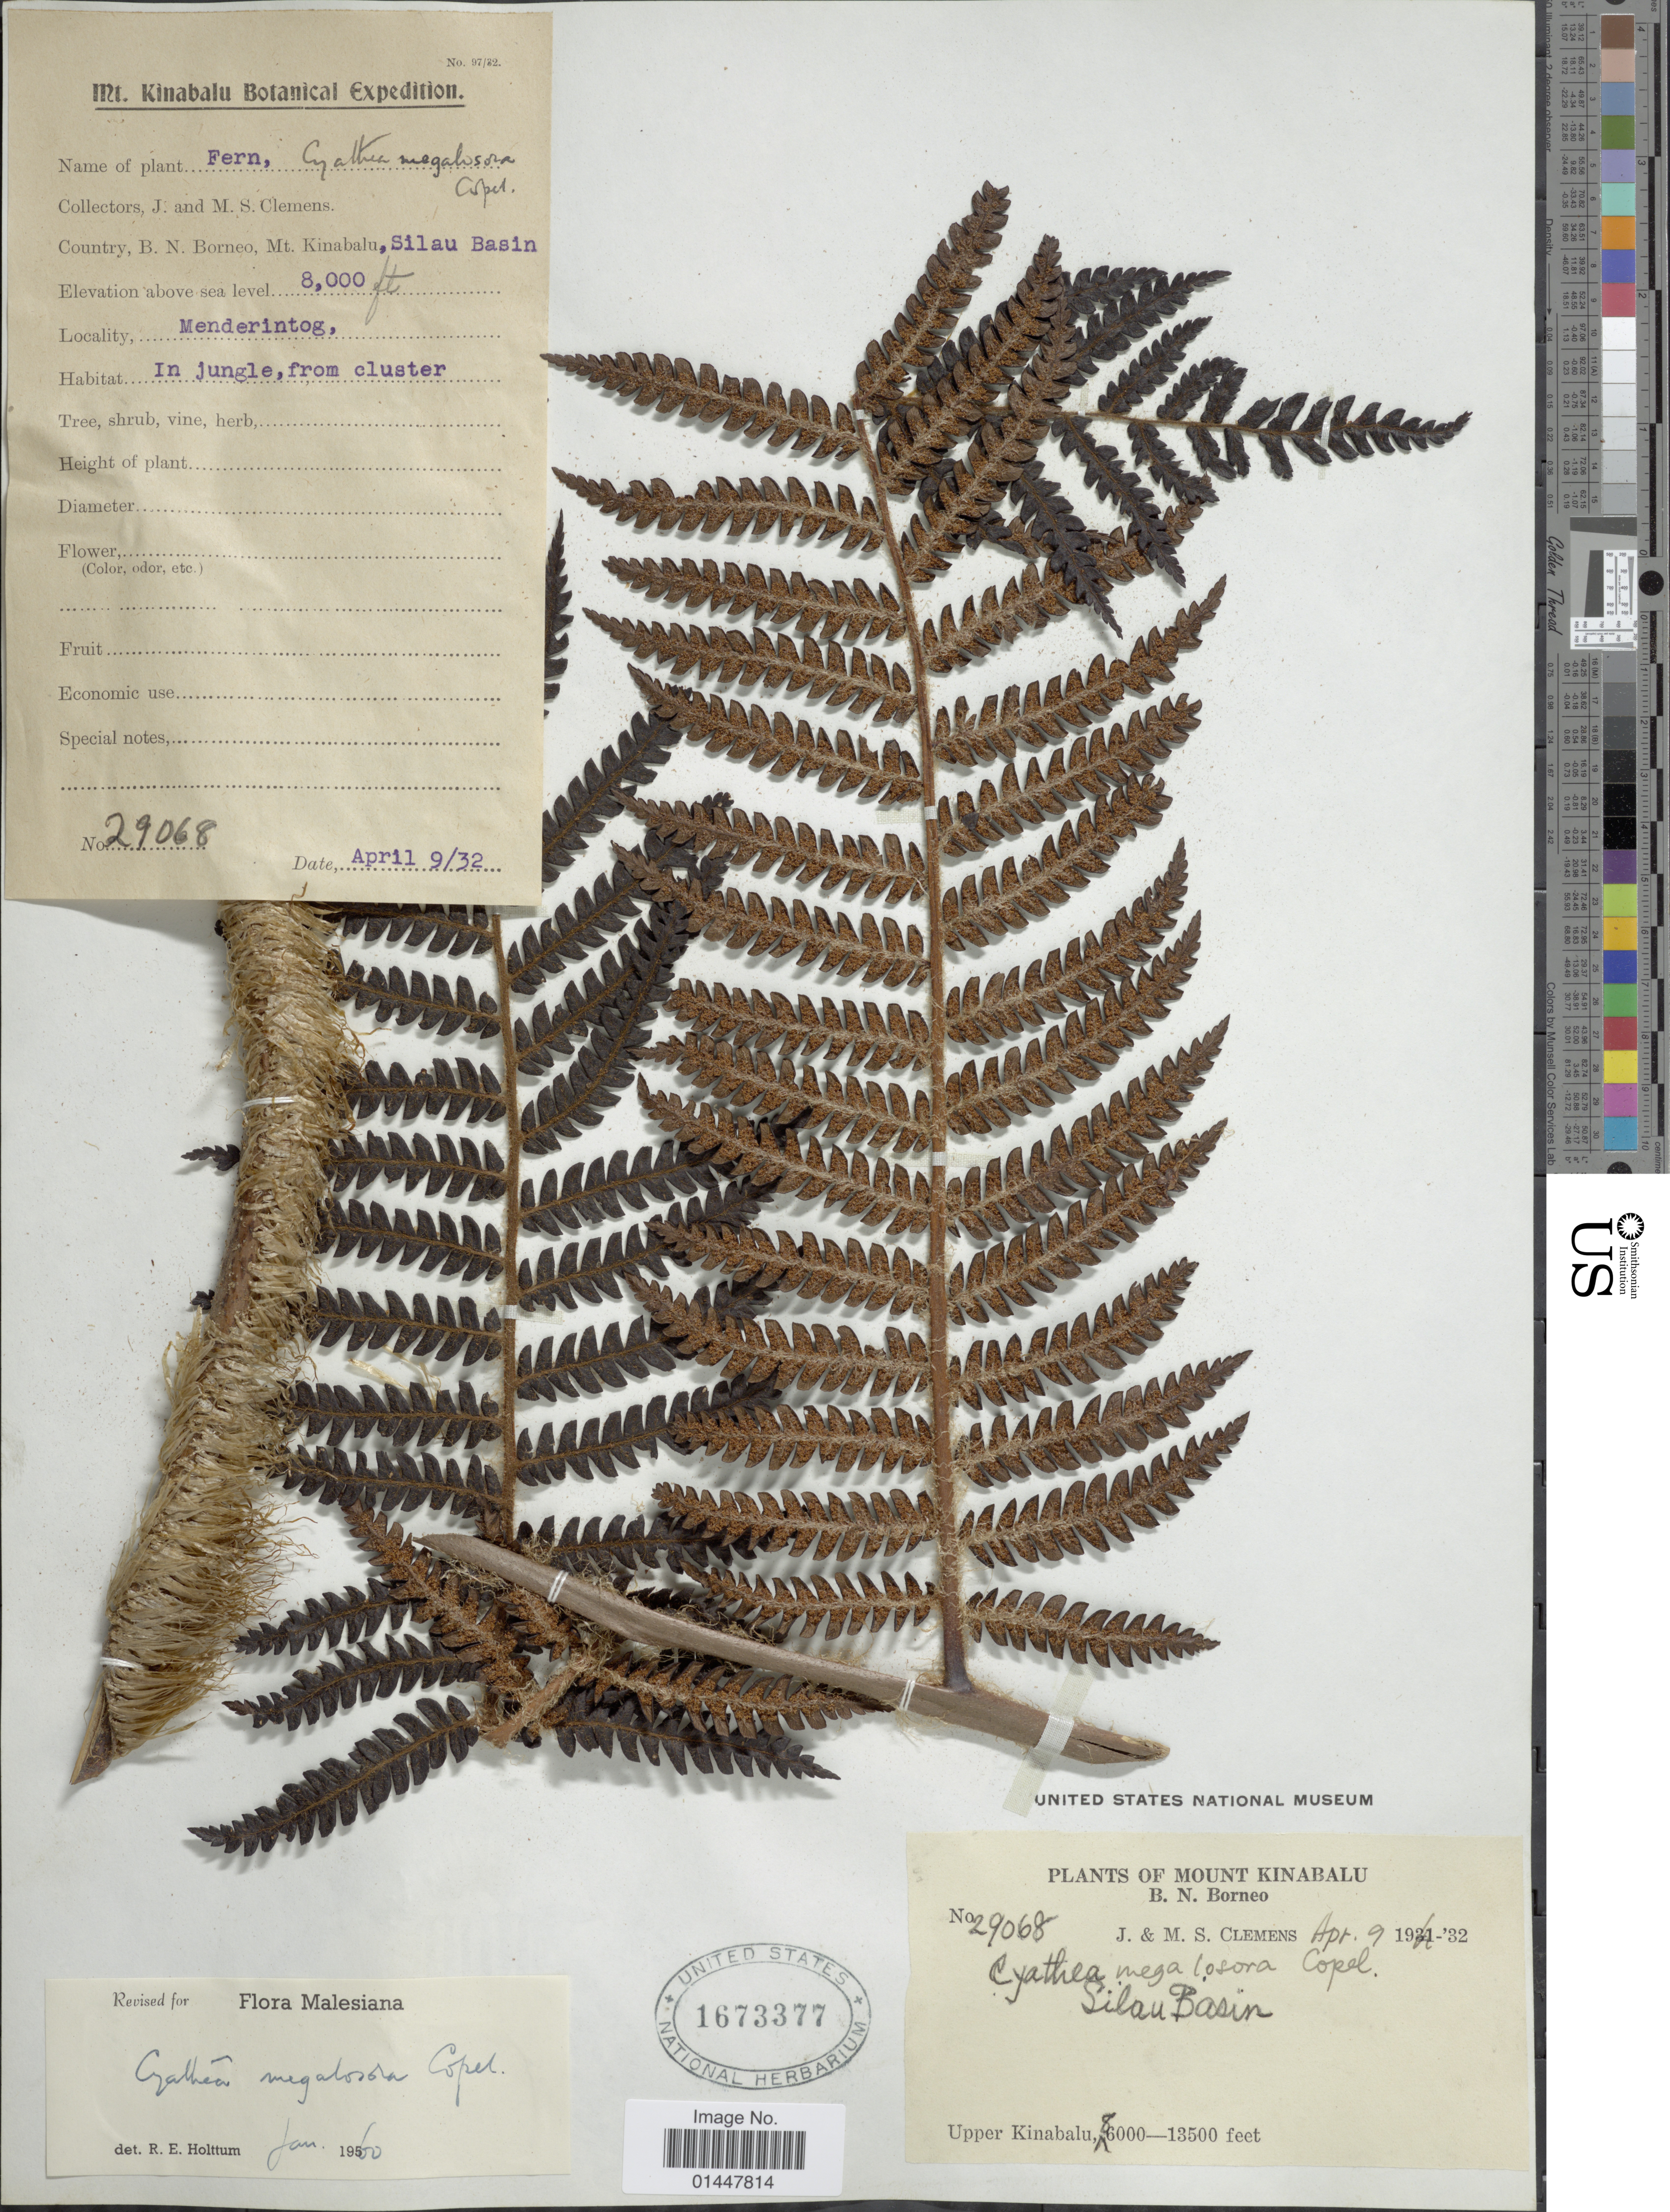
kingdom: Plantae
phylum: Tracheophyta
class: Polypodiopsida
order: Cyatheales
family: Cyatheaceae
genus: Sphaeropteris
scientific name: Sphaeropteris megalosora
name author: (Copel.) R.M. Tryon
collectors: J. Clemens & M. S. Clemens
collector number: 29068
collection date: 1932-04-09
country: Malaysia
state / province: Sabah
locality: Mount KInabalu, B. N. Borneo, Upper Kinabalu, Silau Basin, Menderintog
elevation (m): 2438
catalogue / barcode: US 1673377